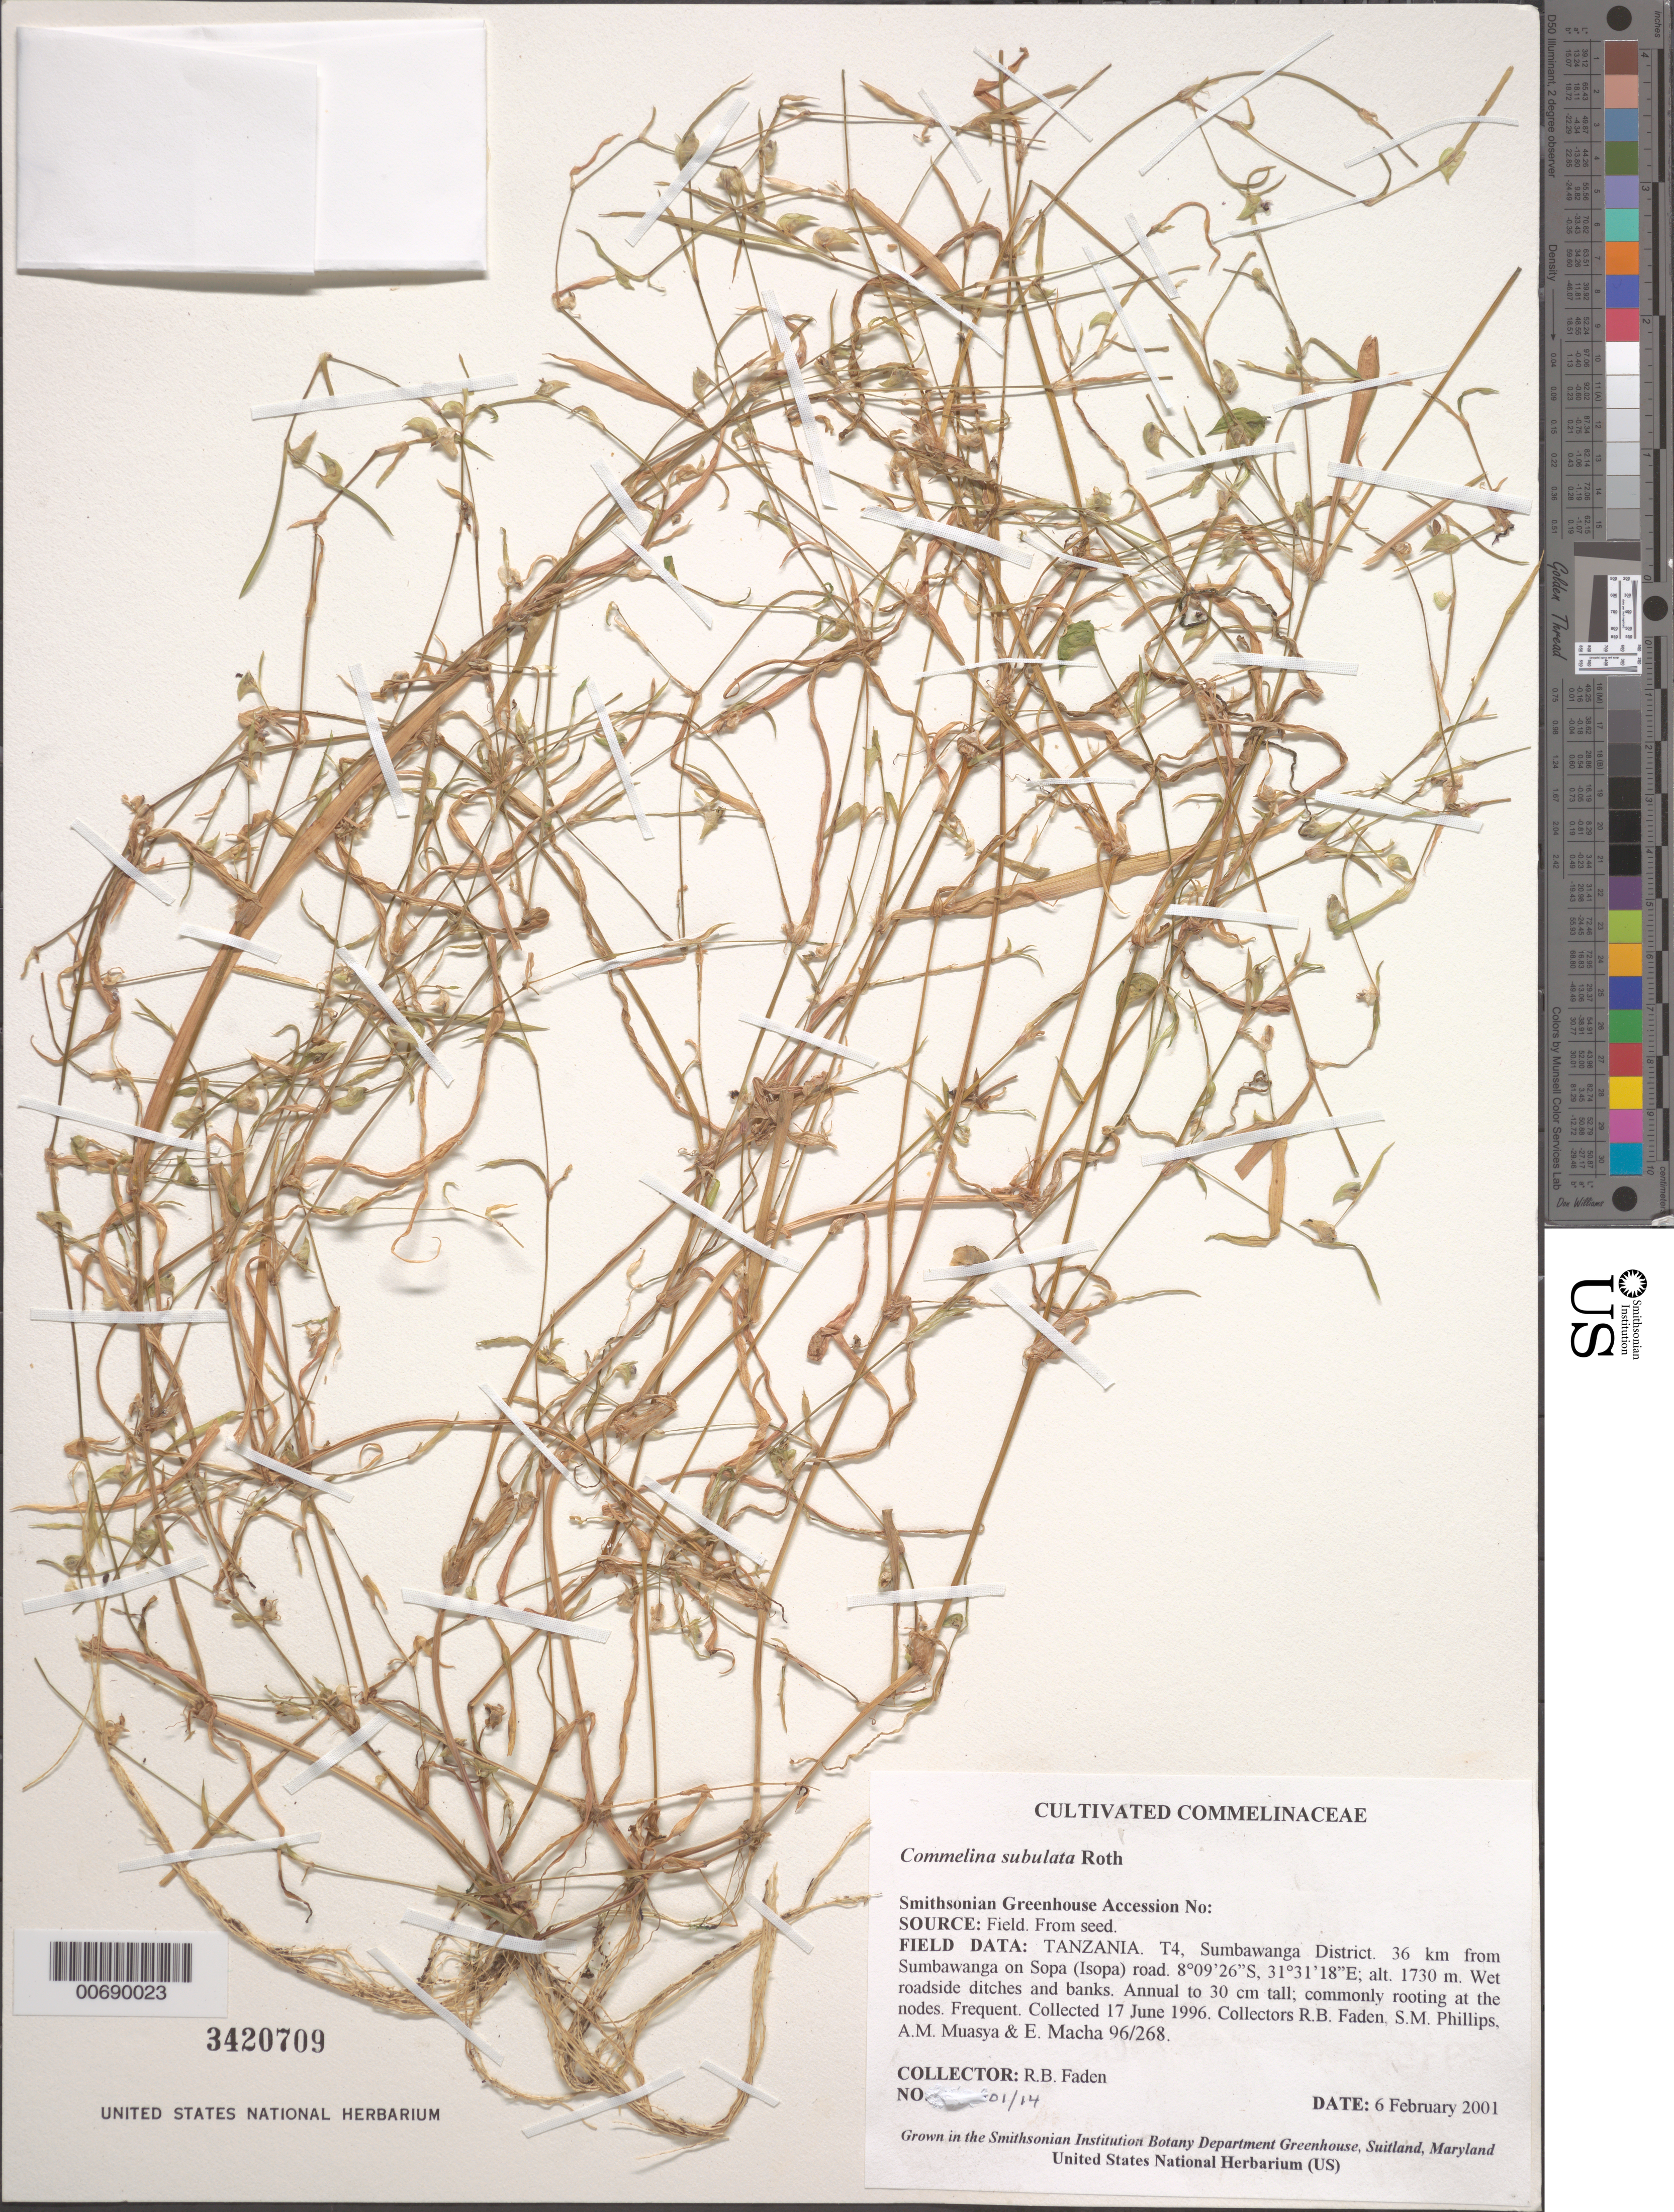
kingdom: Plantae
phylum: Tracheophyta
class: Liliopsida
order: Commelinales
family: Commelinaceae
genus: Commelina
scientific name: Commelina subulata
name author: Roth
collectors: R. B. Faden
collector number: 01/14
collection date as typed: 06 Feb 2001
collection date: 2001-02-06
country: United States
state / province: Maryland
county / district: Prince George's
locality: Smithsonian greehouse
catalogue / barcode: US 3420709